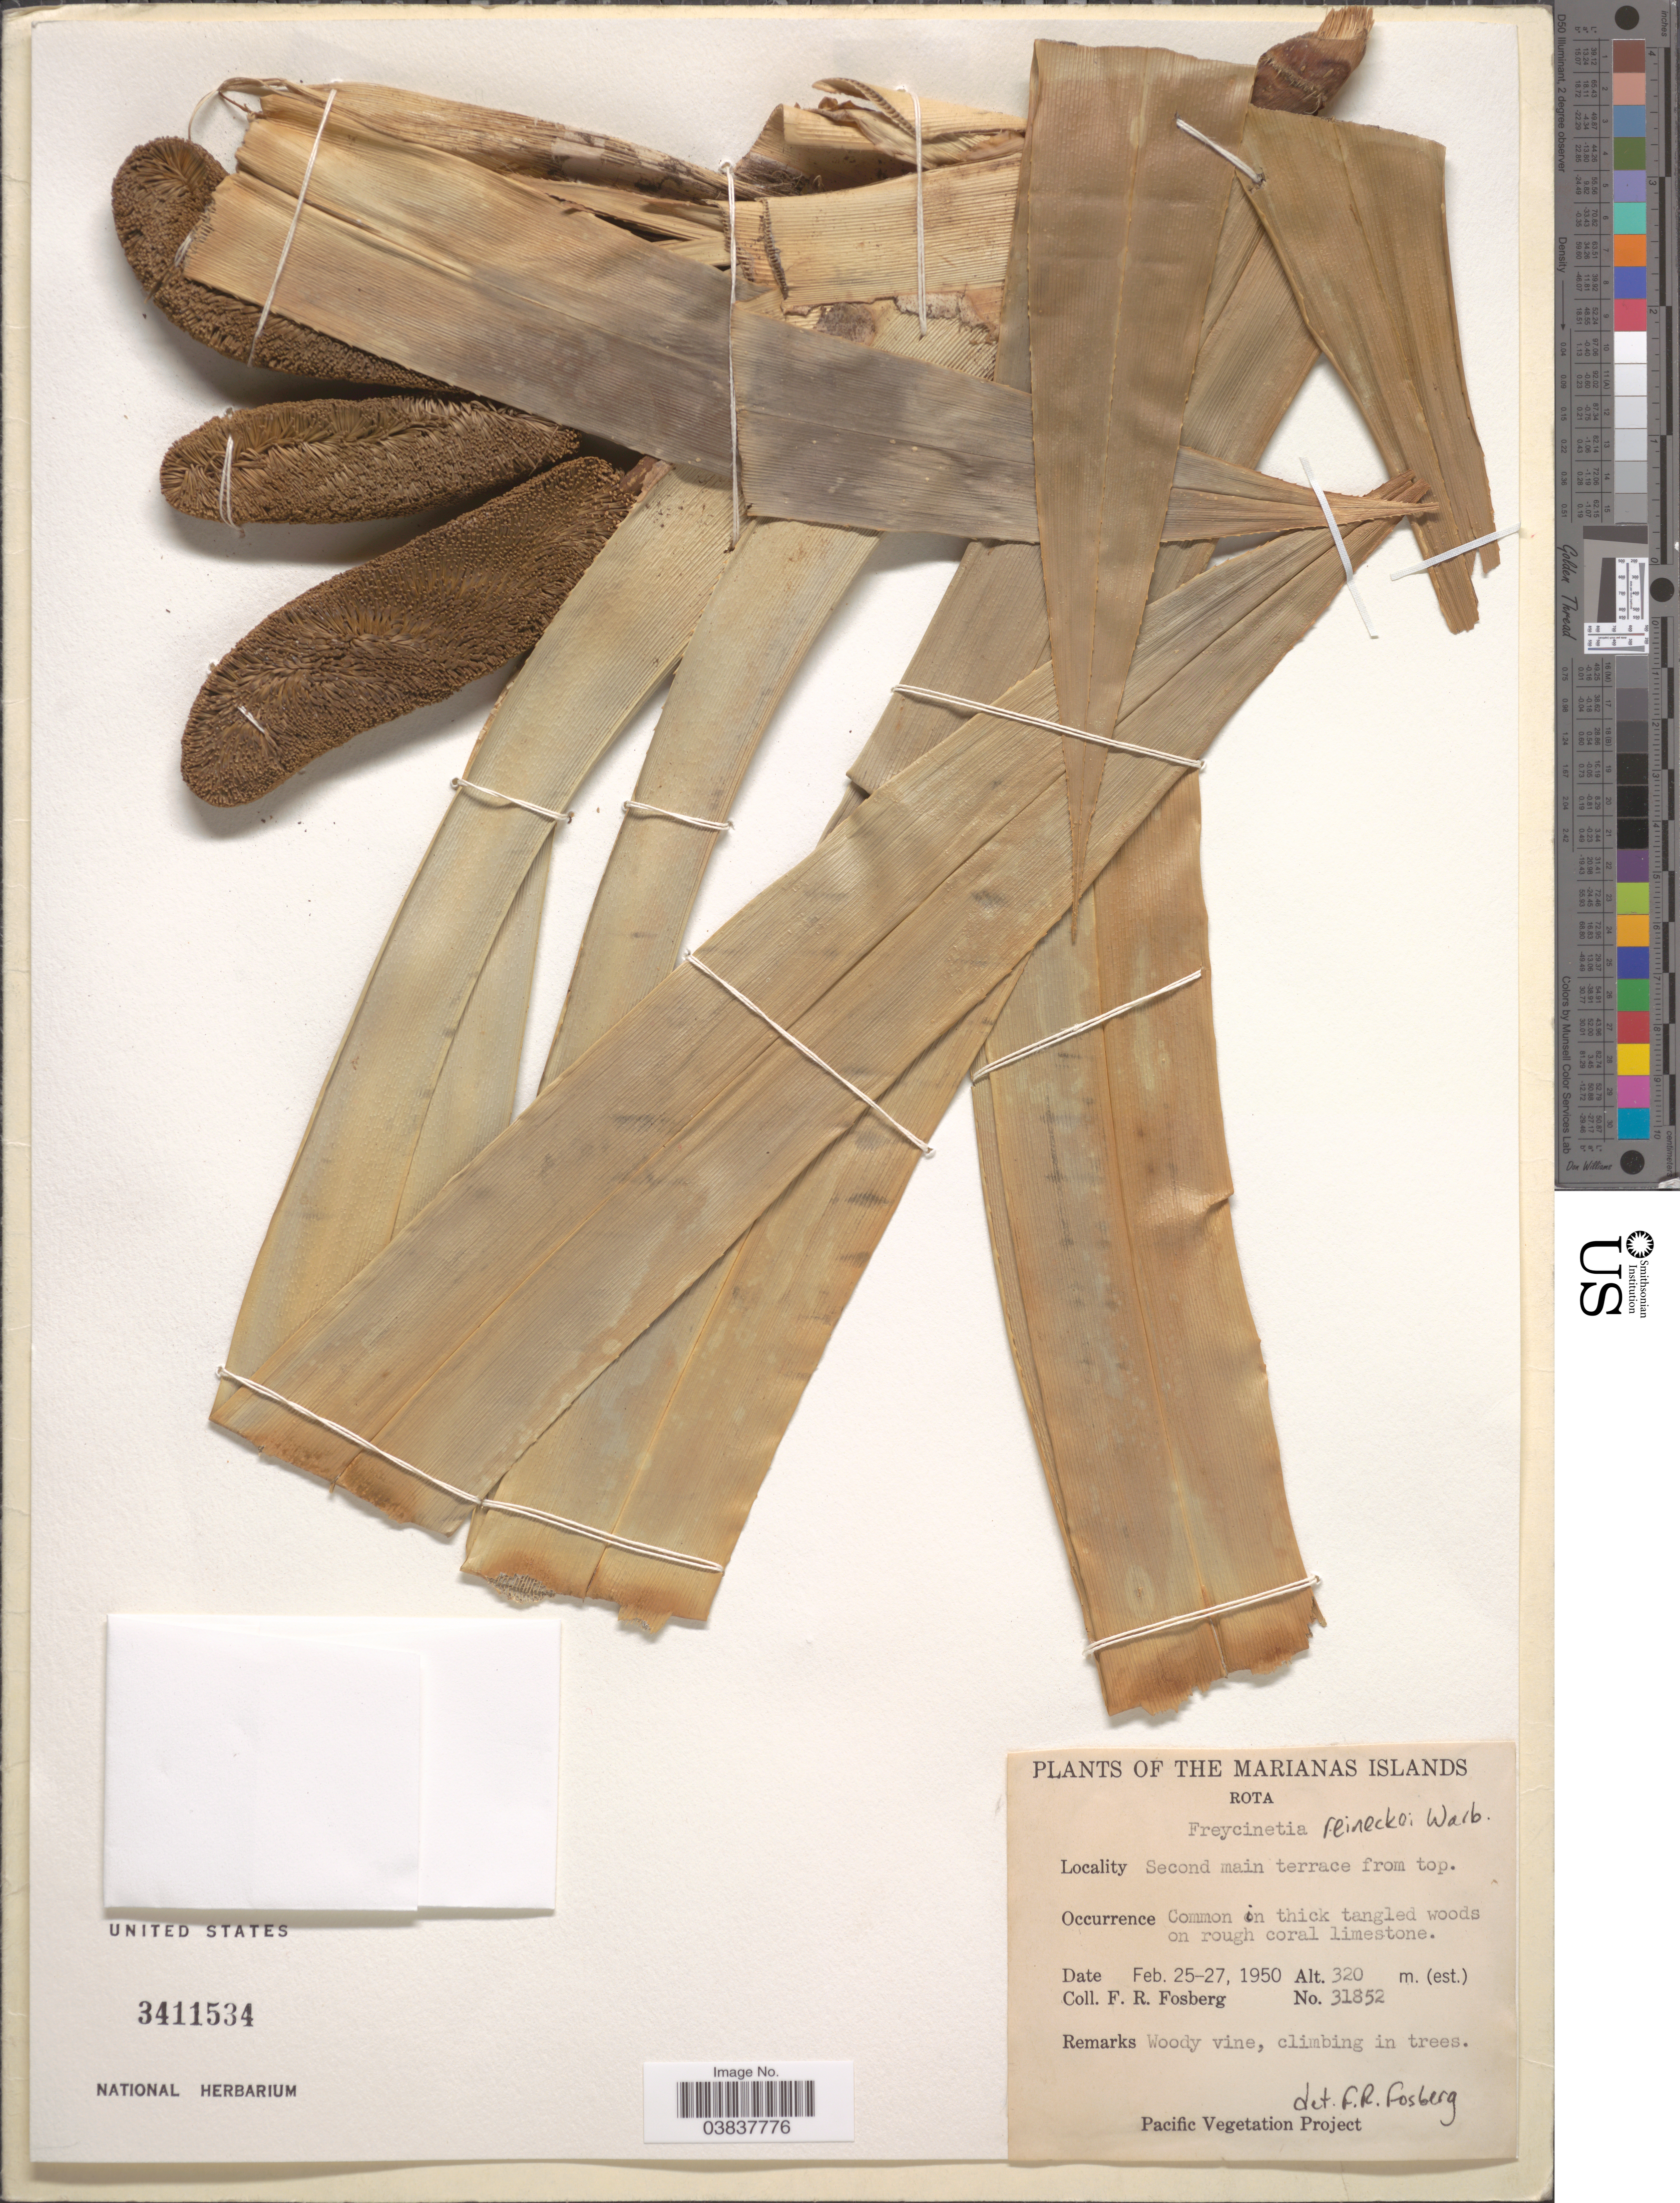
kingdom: Plantae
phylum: Tracheophyta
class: Liliopsida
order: Pandanales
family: Pandanaceae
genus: Freycinetia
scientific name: Freycinetia reineckei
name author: Warb. ex Reinecke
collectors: F. R. Fosberg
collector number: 31852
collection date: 1950-02-25/1950-02-27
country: Northern Mariana Islands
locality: The Marinas Islands. Rota. Second main terrace from top.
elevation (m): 320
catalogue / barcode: US 3411534